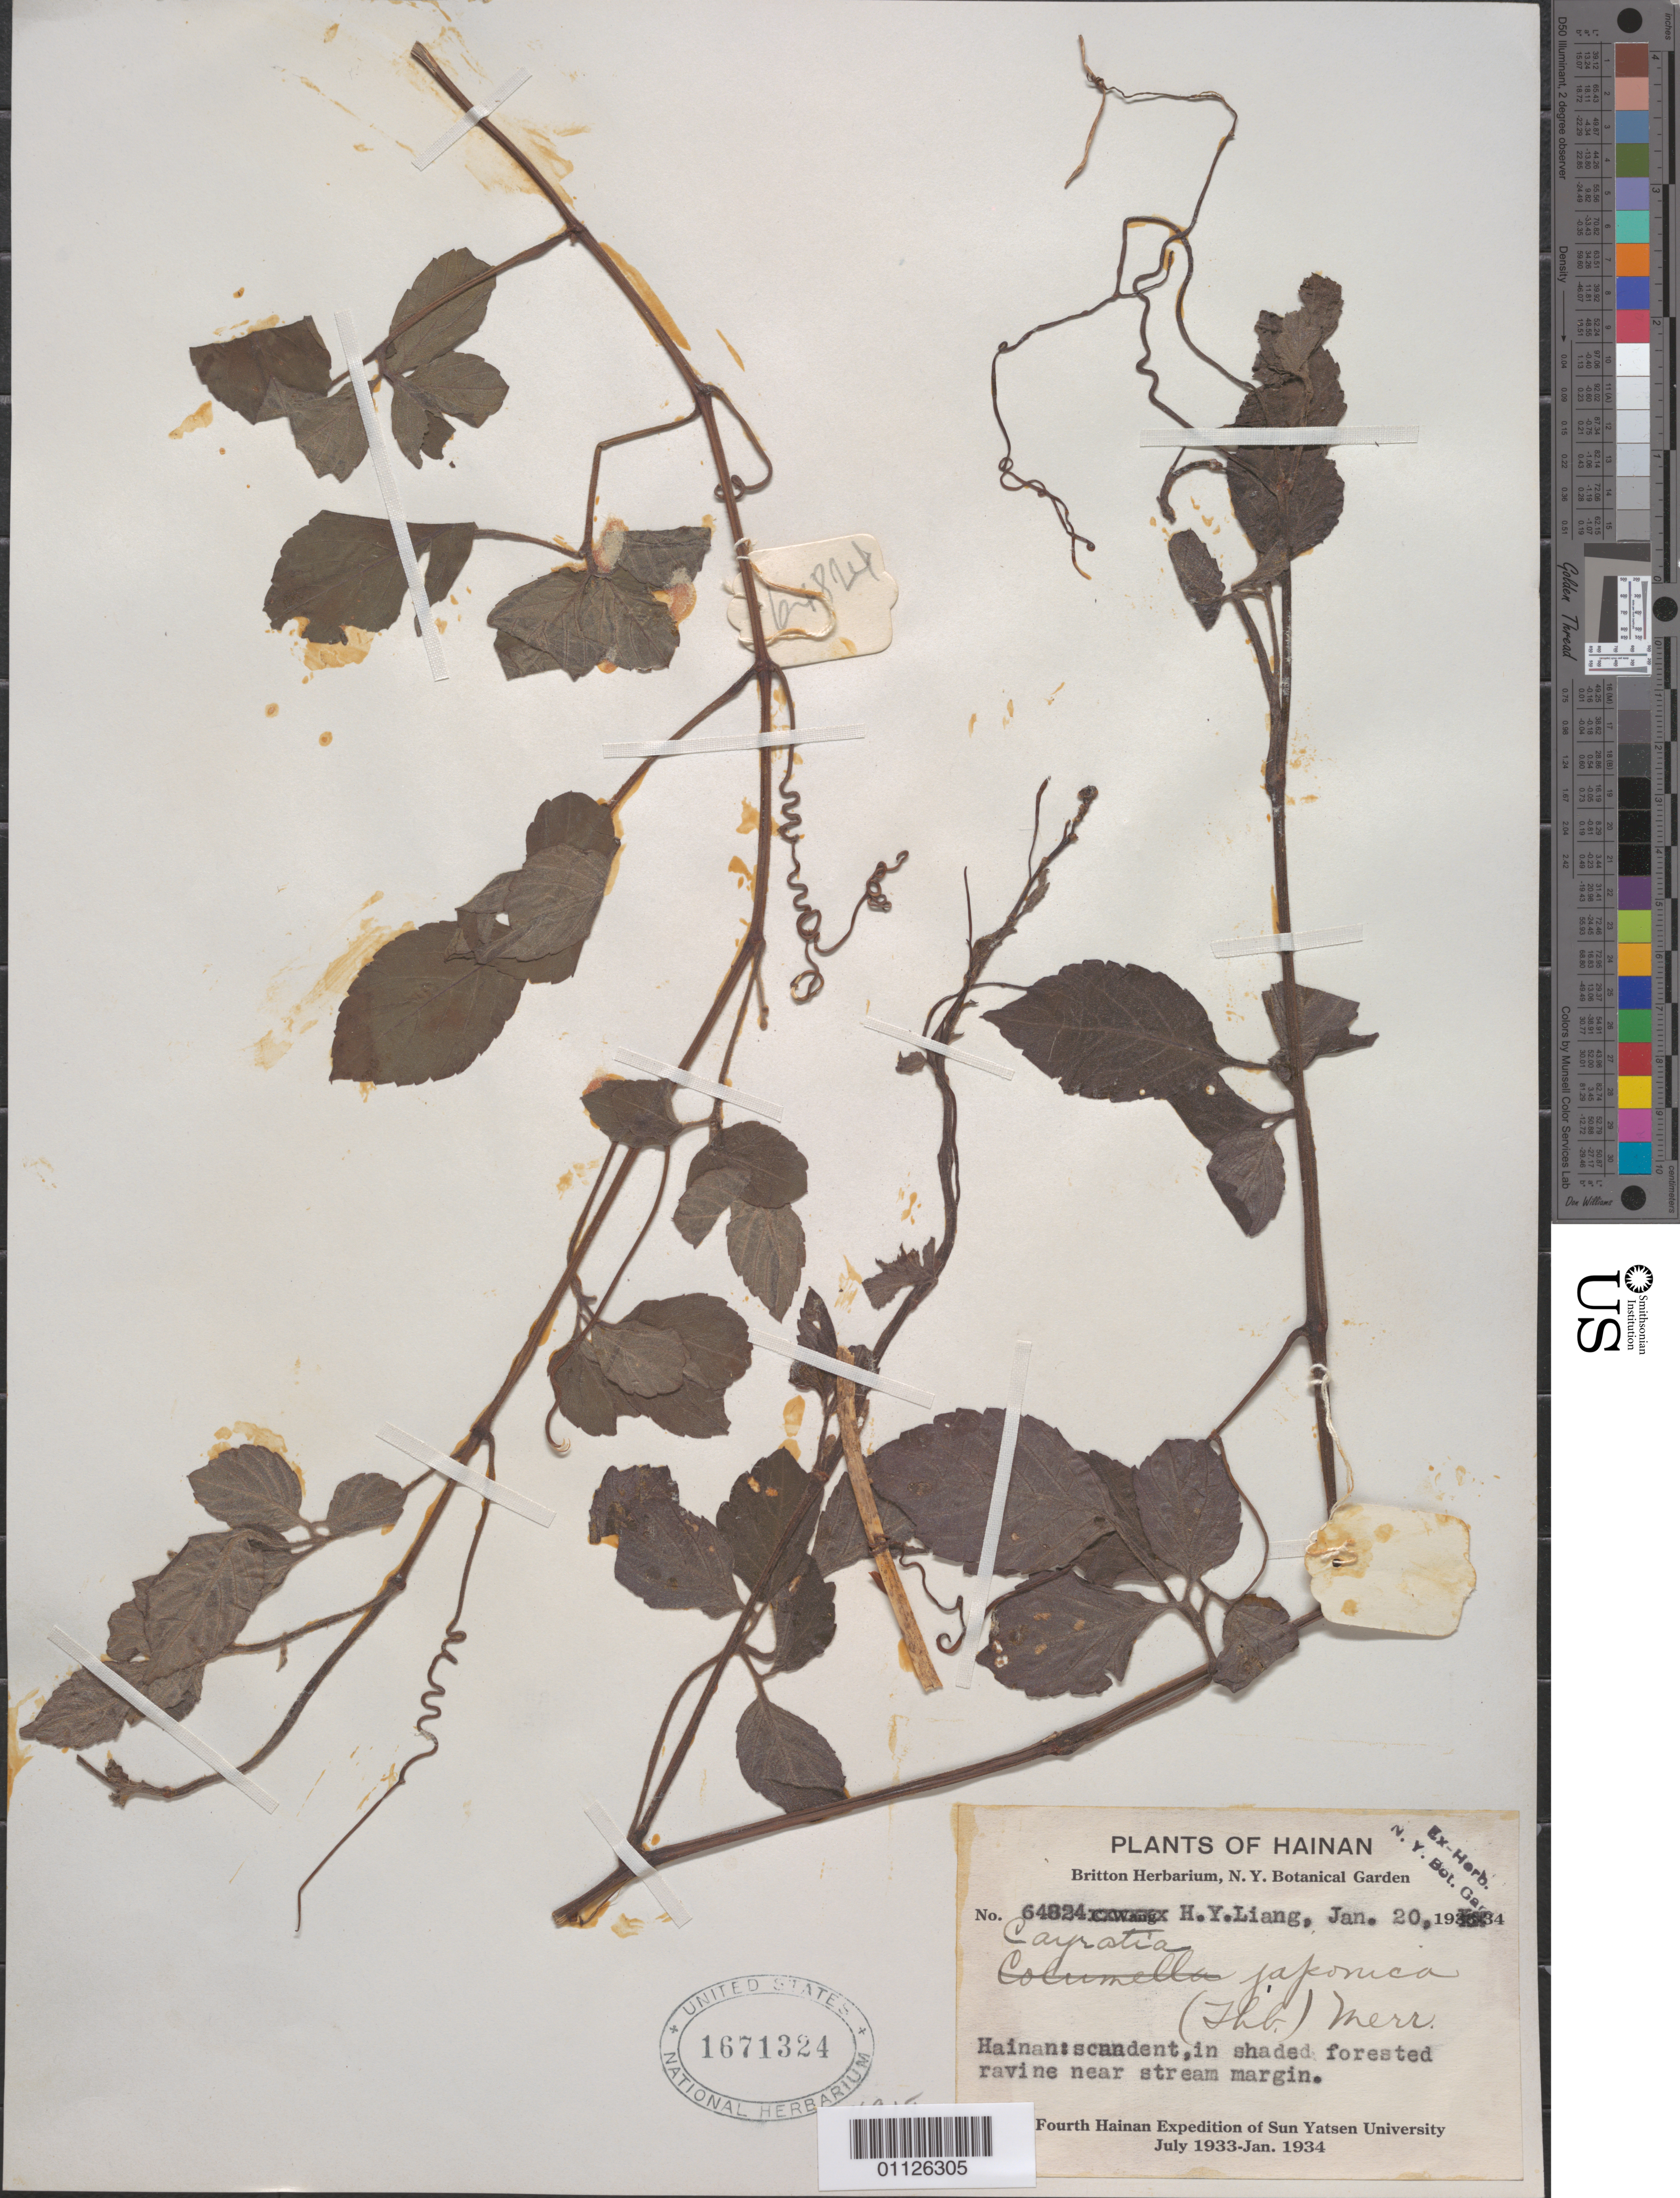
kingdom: Plantae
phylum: Tracheophyta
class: Magnoliopsida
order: Vitales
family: Vitaceae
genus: Causonis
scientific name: Causonis japonica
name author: (Thunb.) Raf.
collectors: H. Y. Liang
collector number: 64824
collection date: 1934-01-20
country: China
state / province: Hainan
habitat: Scandent, in shaded forested ravine near stream margin.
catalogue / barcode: US 1671324